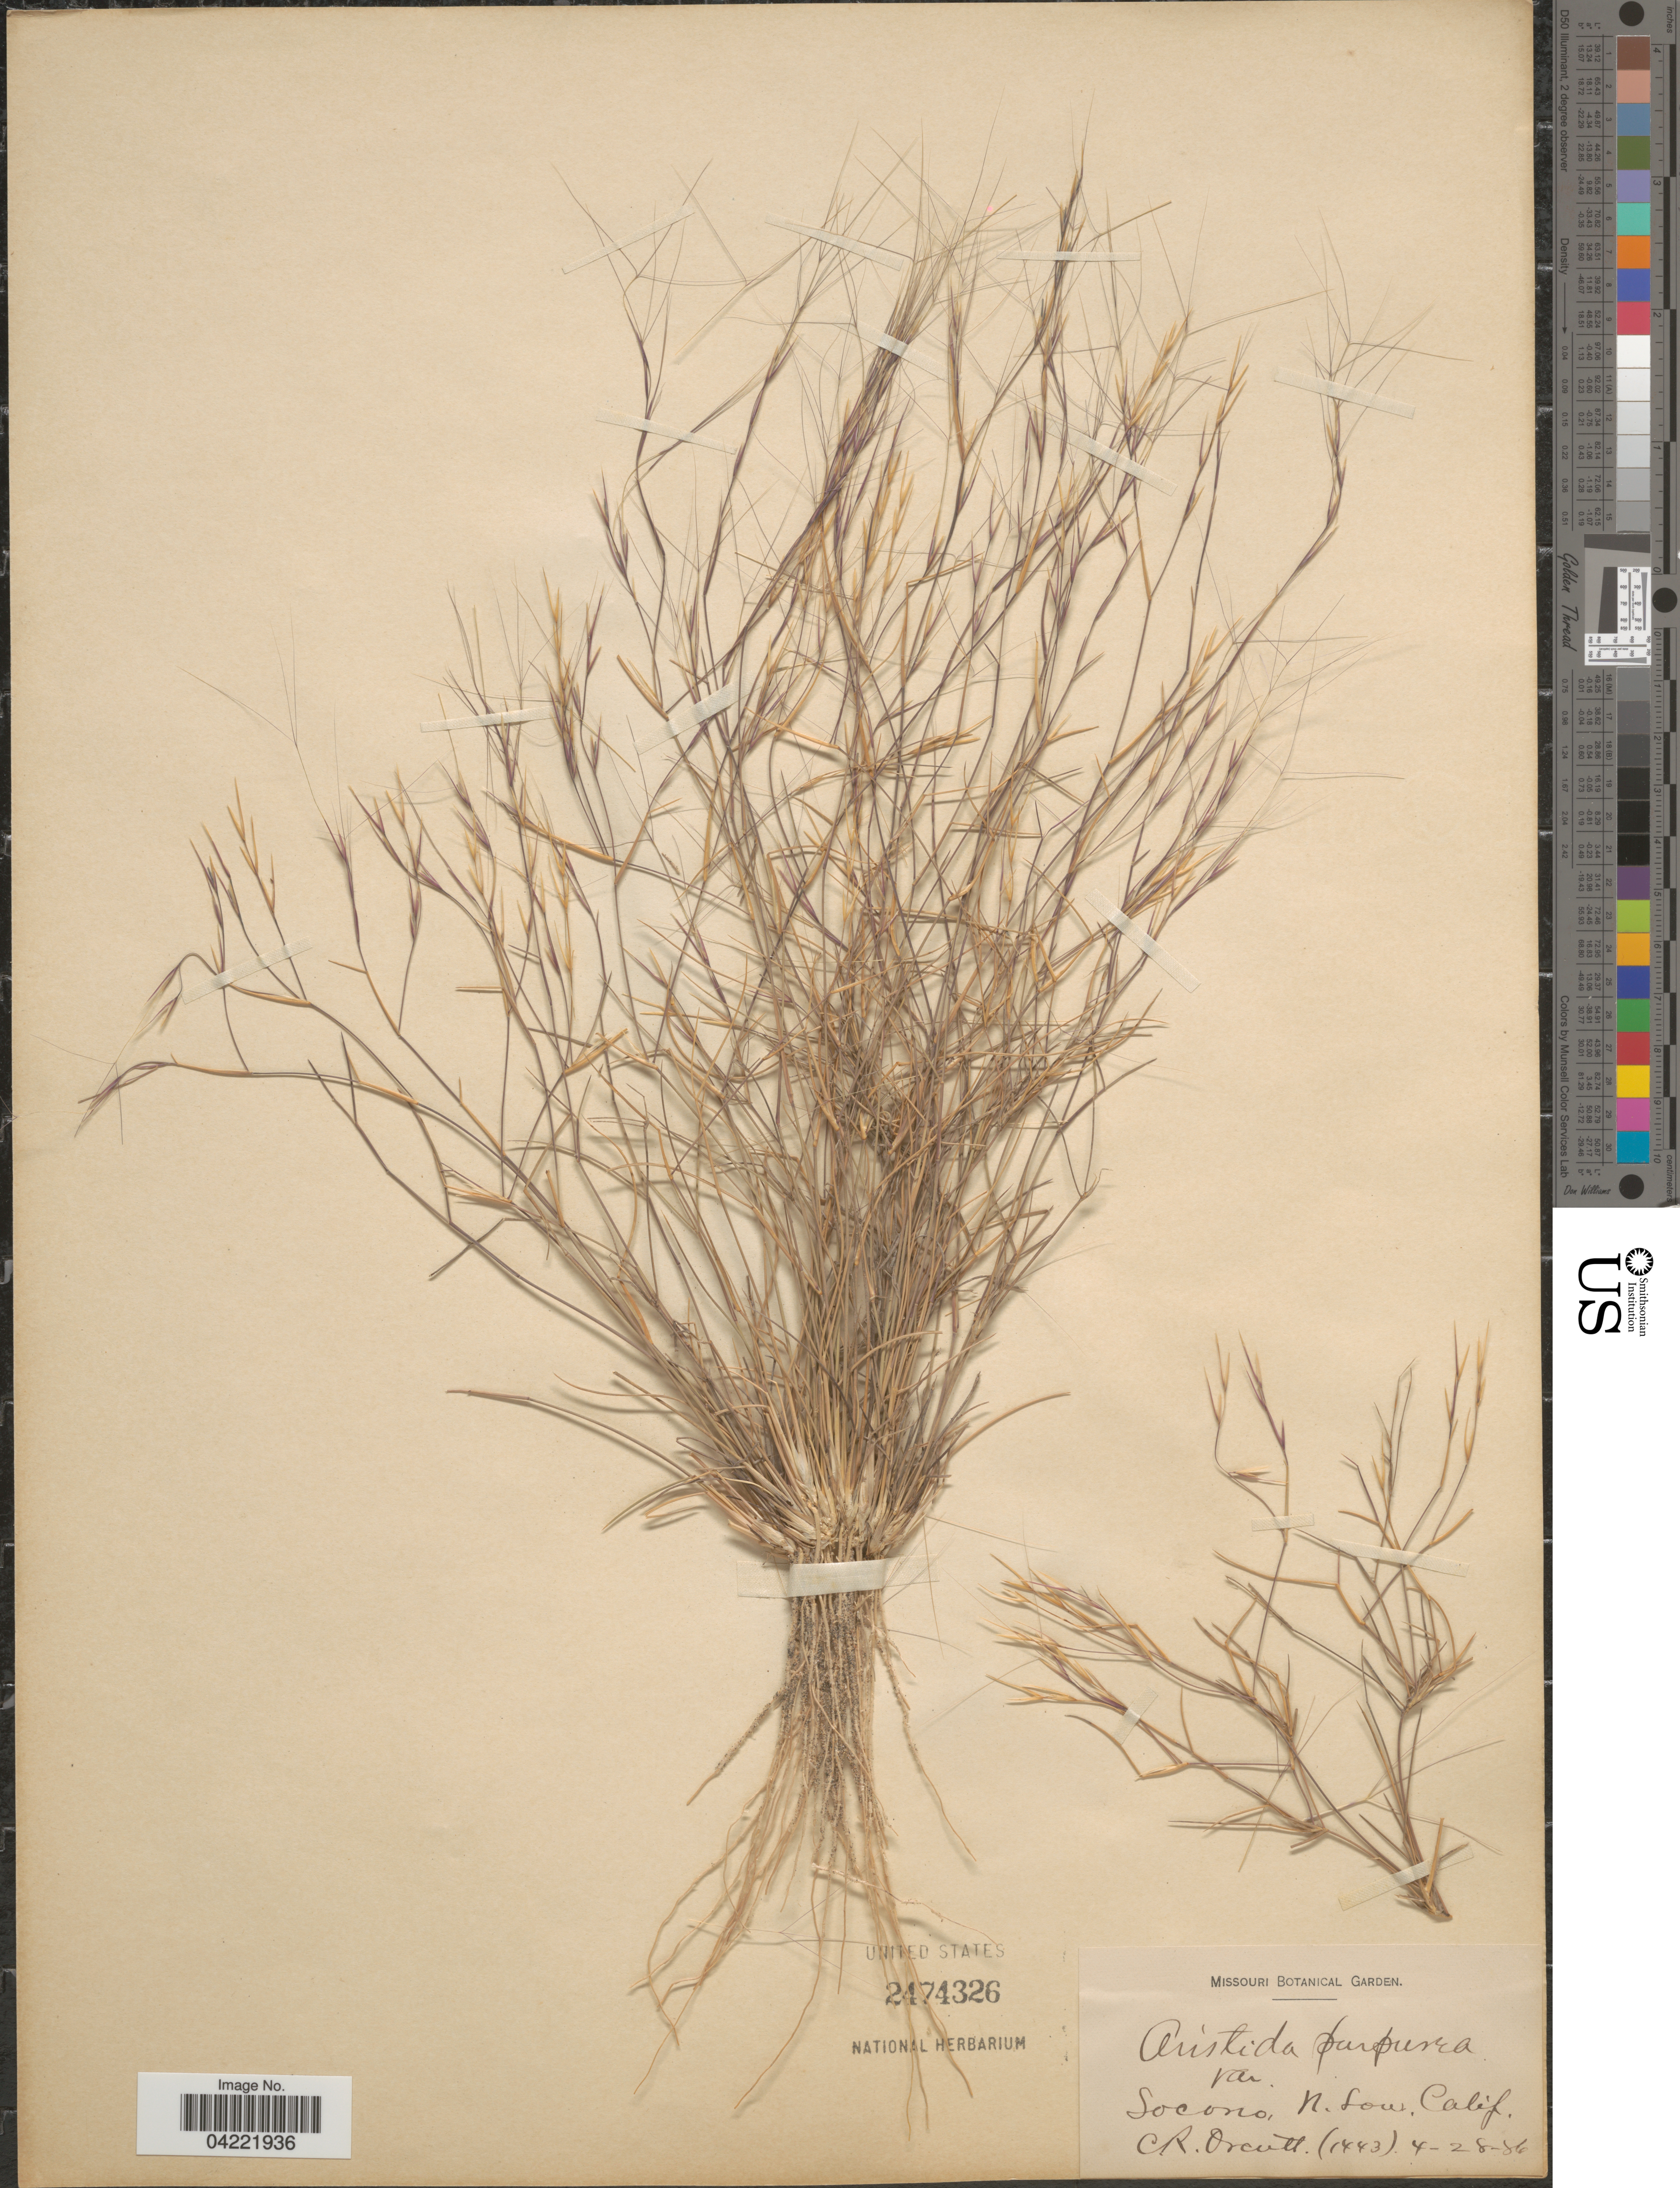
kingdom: Plantae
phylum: Tracheophyta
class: Liliopsida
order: Poales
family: Poaceae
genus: Aristida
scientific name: Aristida purpurea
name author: Nutt.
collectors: C. R. Orcutt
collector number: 1443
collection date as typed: Transcribed d/m/y: 28/4/86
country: Mexico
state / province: Baja California Norte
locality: Socorro, N. Low. Calif.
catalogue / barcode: US 2474326